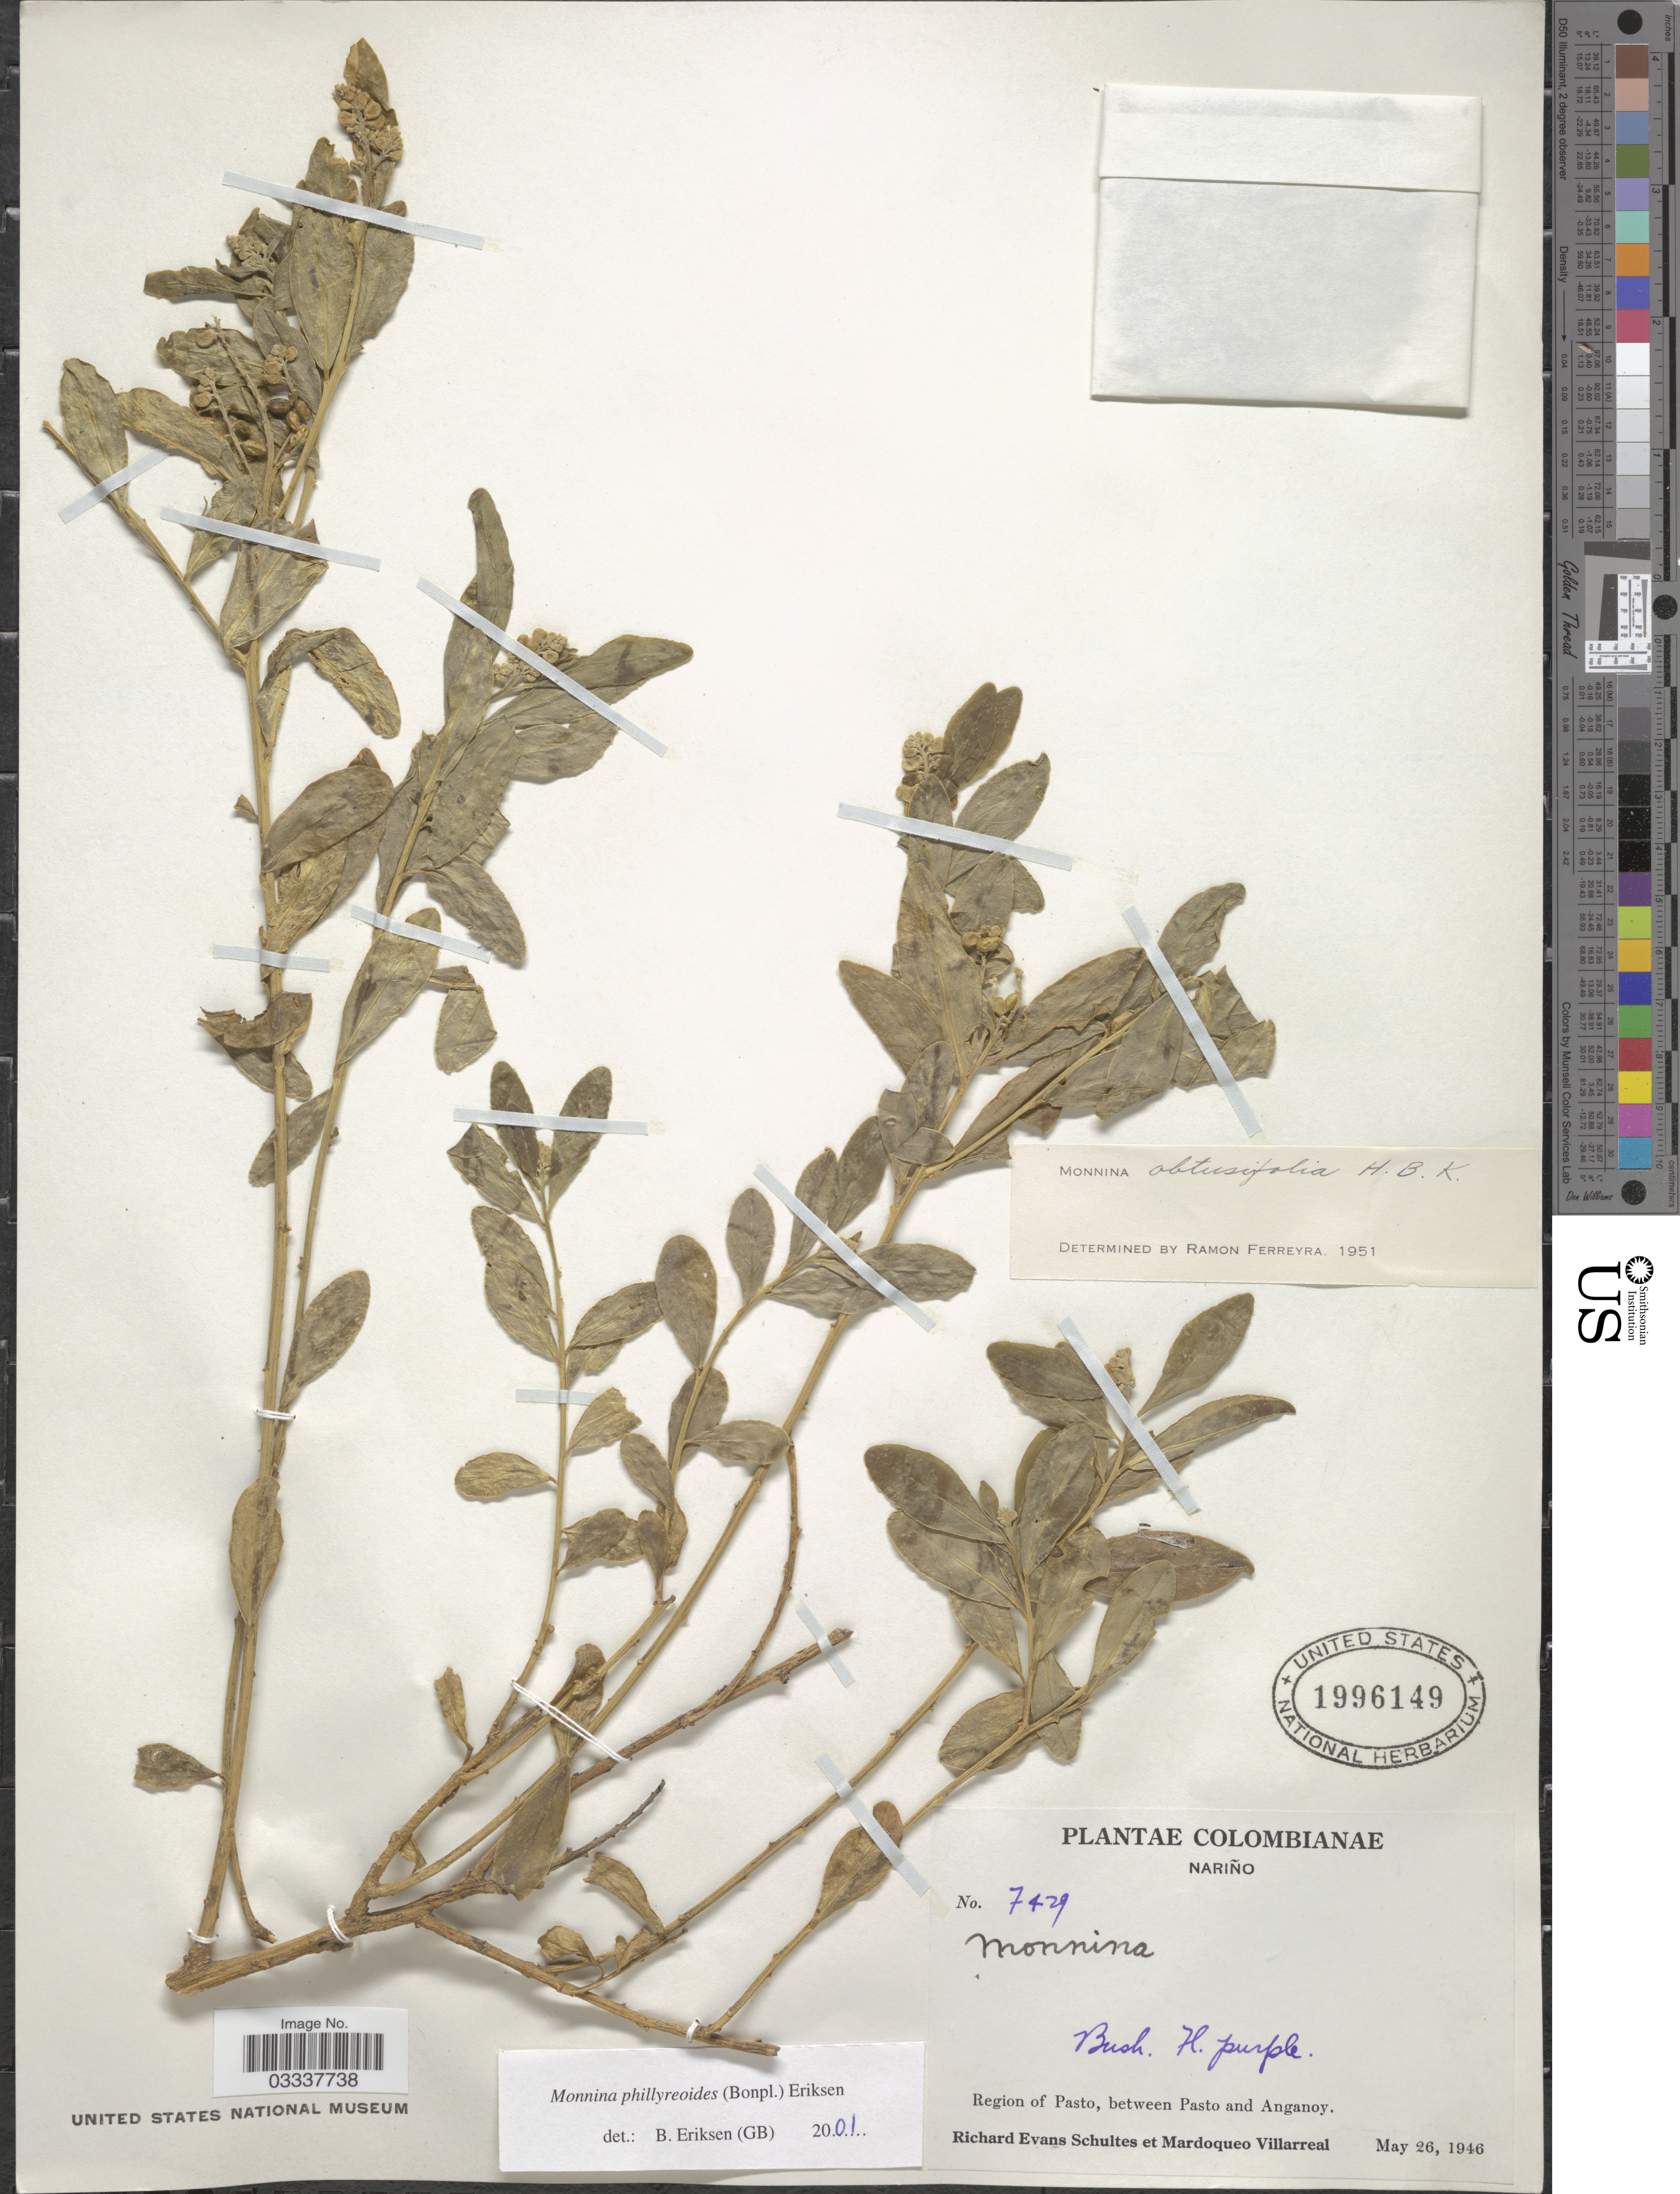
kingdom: Plantae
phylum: Tracheophyta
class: Magnoliopsida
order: Fabales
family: Polygalaceae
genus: Monnina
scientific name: Monnina phillyreoides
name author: (Bonpl.) B. Eriksen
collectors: R. E. Schultes & M. Villarreal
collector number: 7429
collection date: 1946-05-26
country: Colombia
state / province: Nariño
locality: Region of Pasto, between Pasto and Anganoy.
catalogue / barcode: US 1996149